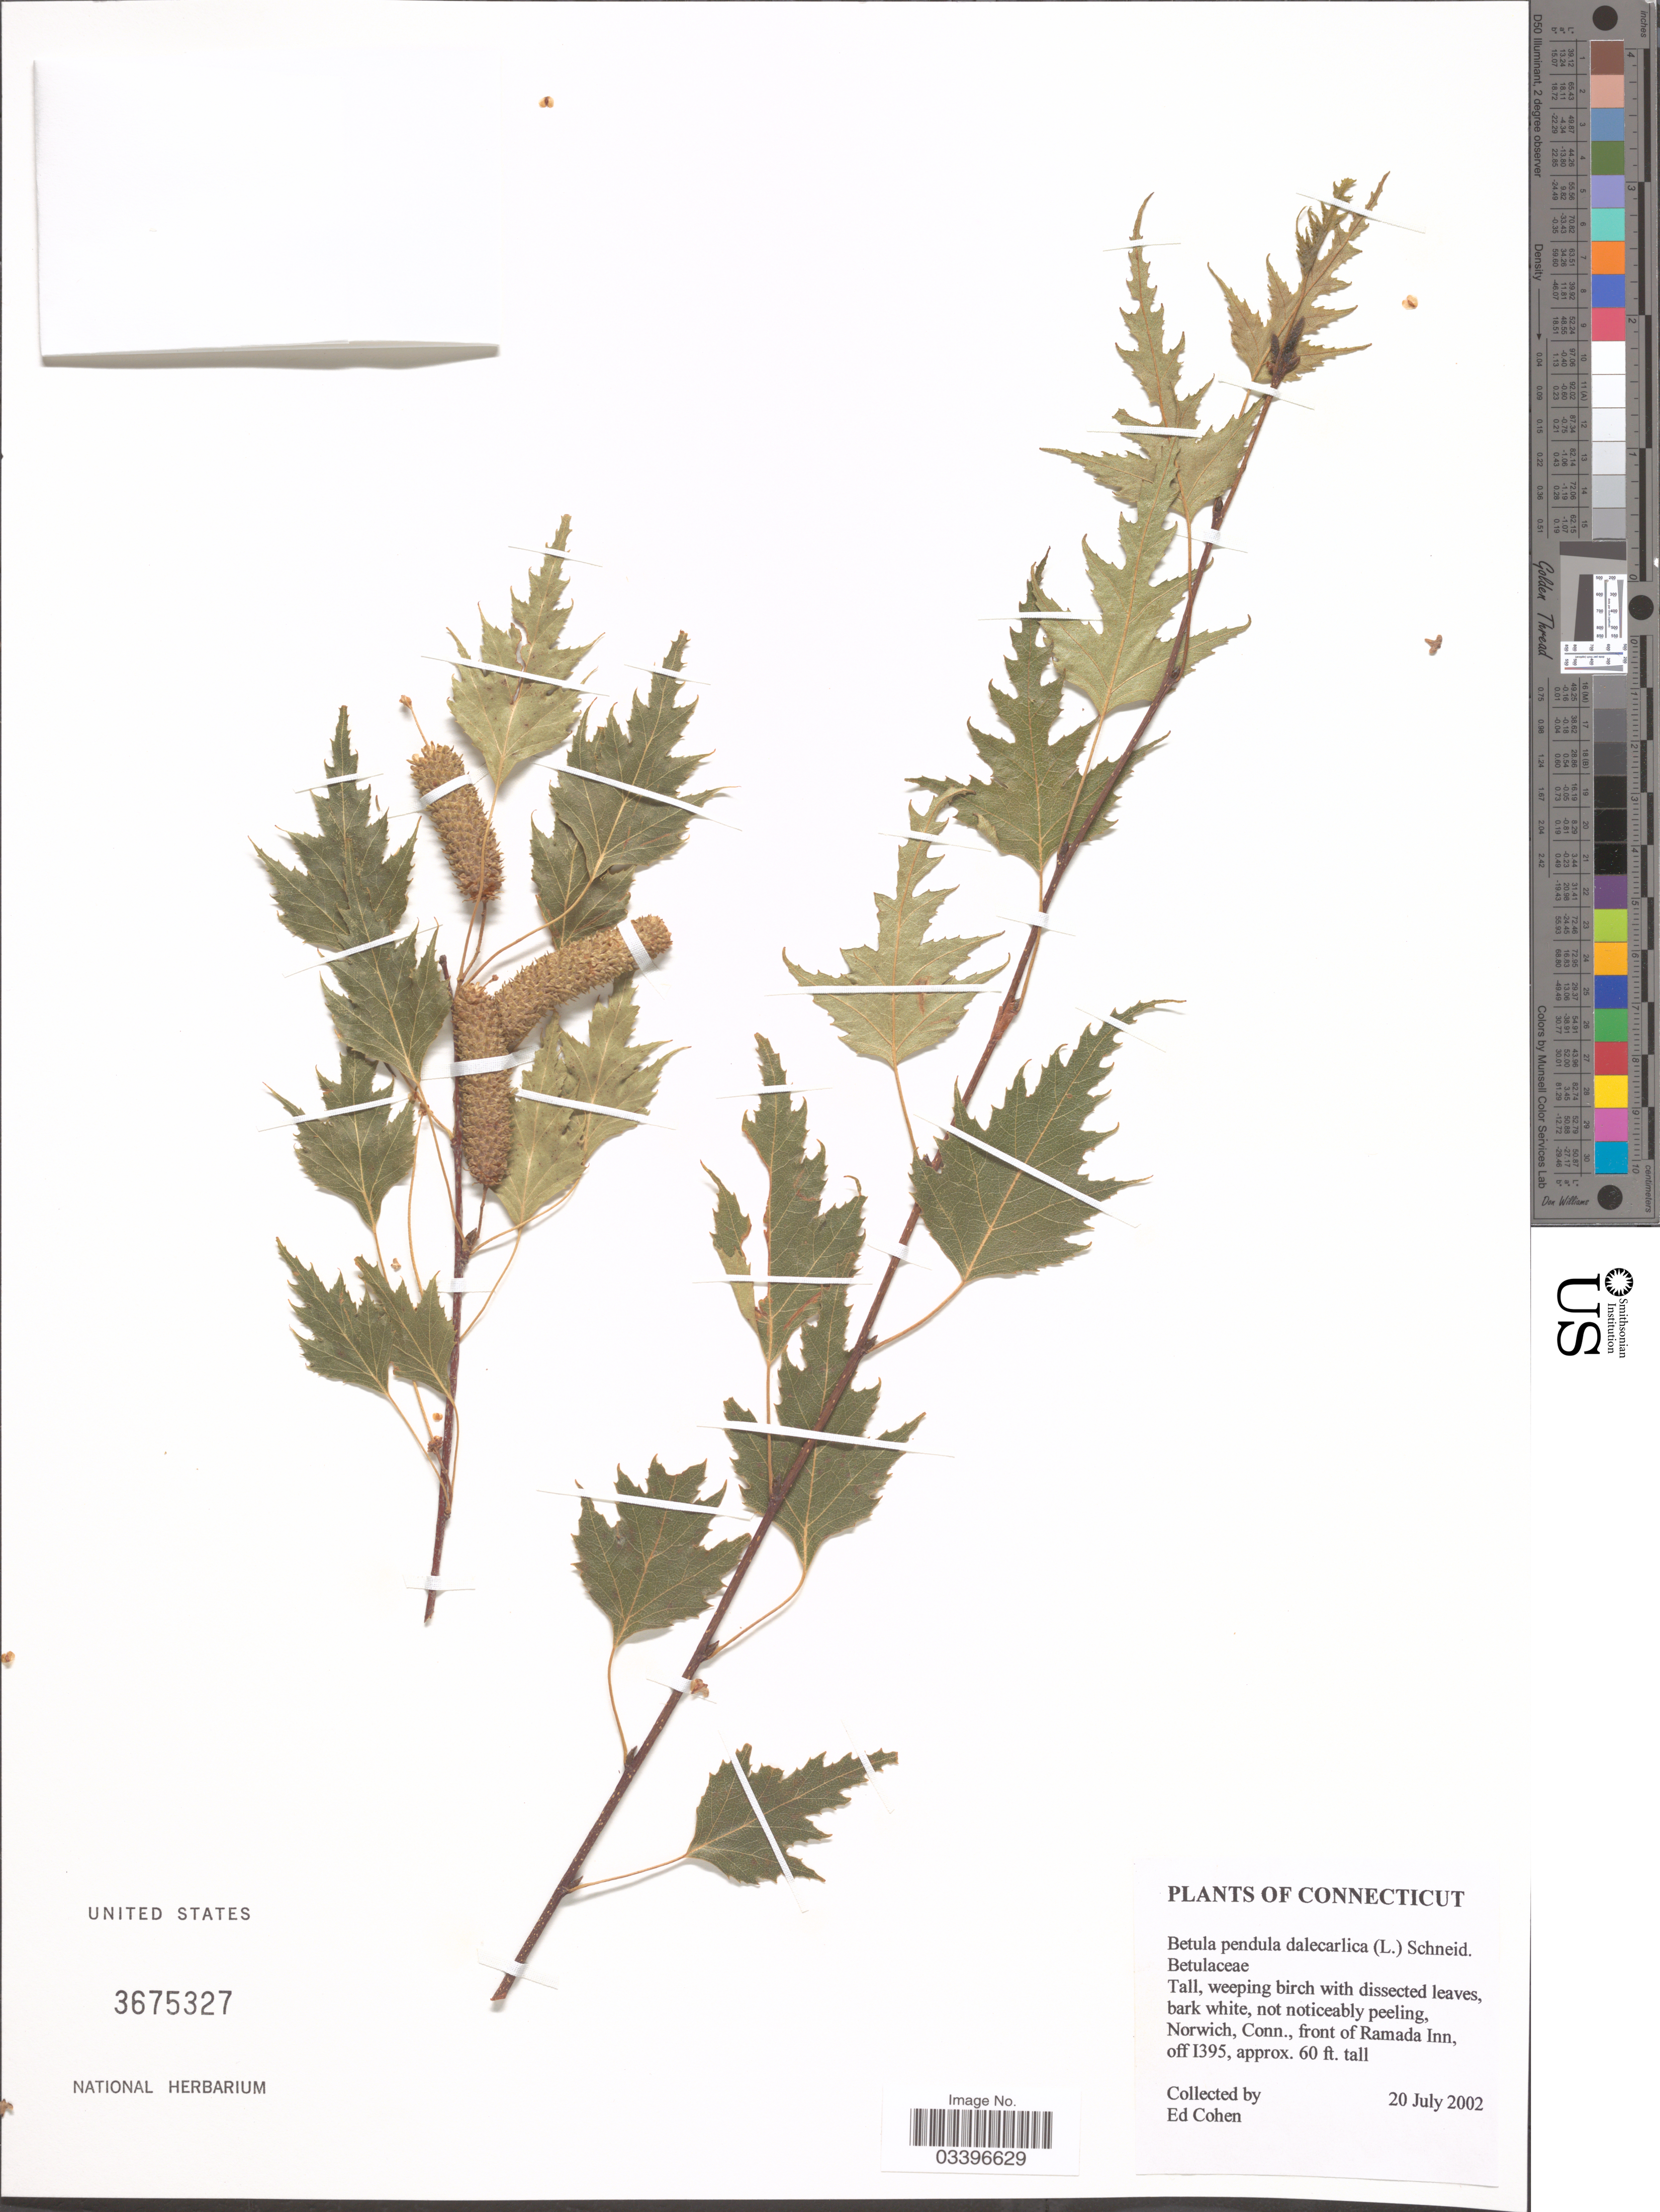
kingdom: Plantae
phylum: Tracheophyta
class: Magnoliopsida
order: Fagales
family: Betulaceae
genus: Betula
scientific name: Betula pendula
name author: Roth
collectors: E. Cohen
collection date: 2002-07-20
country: United States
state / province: Connecticut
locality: Norwich, Conn., front of Ramada Inn, off 1395.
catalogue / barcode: US 3675327